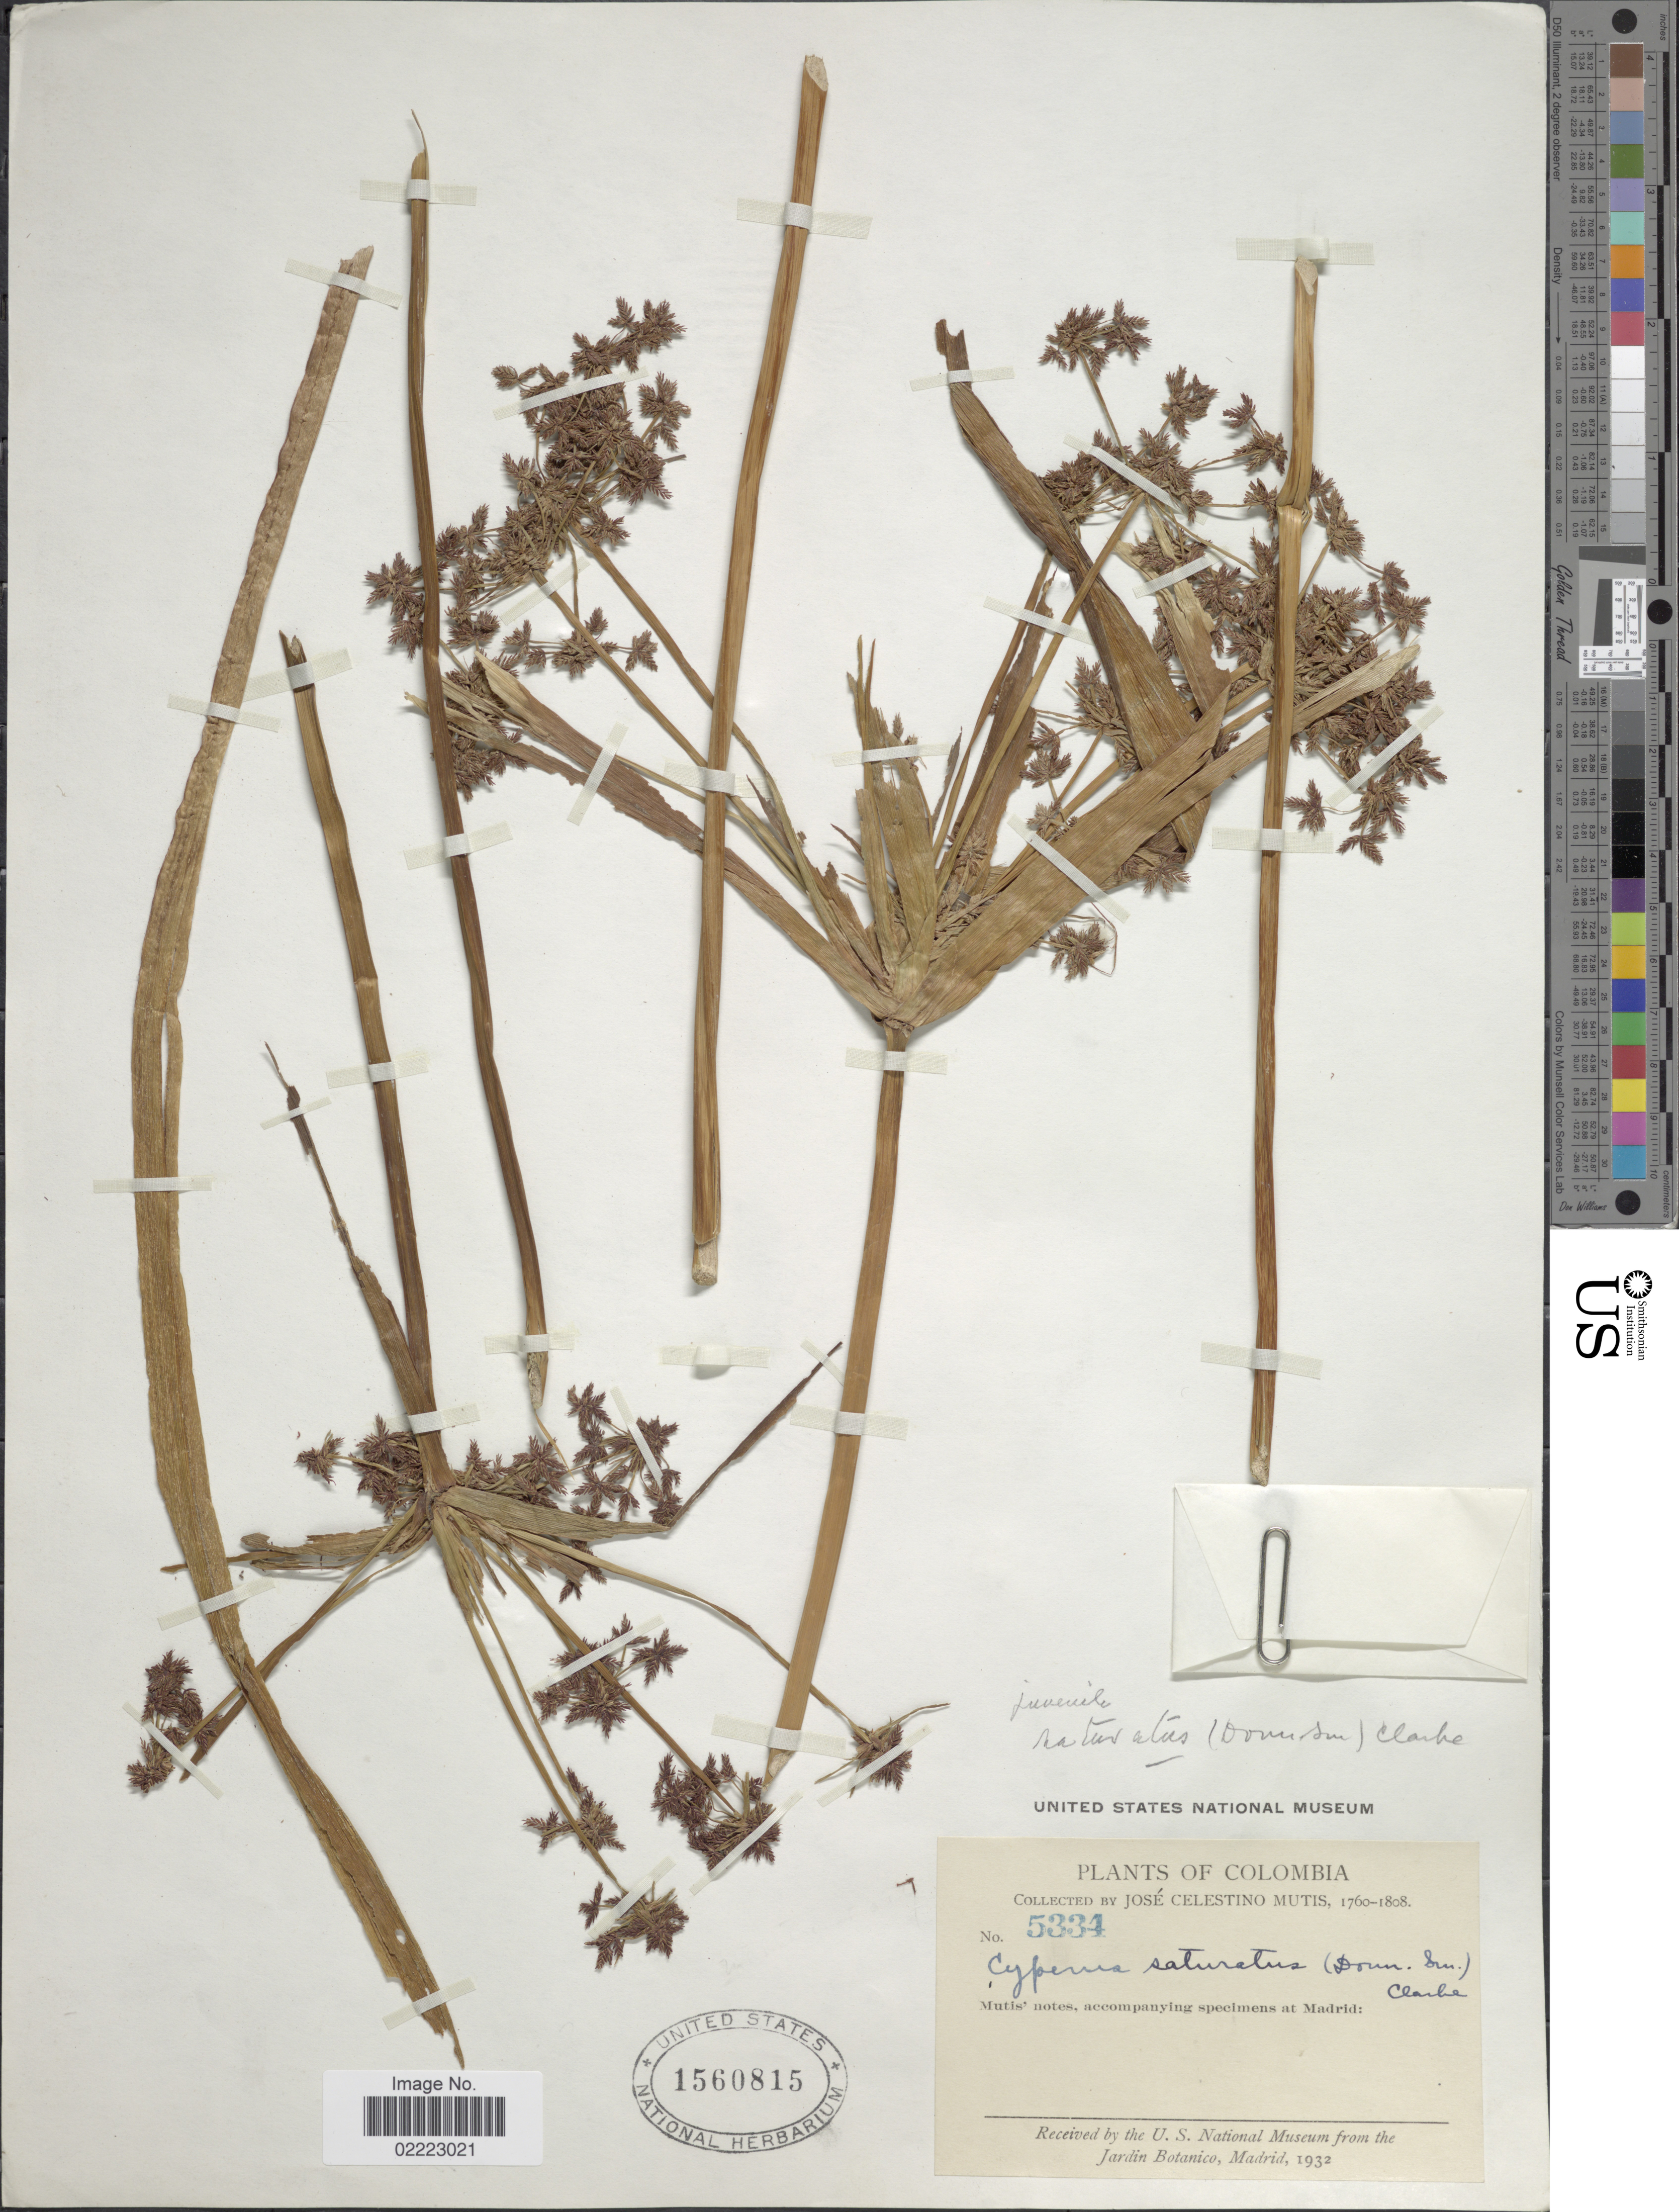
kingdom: Plantae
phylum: Tracheophyta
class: Liliopsida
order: Poales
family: Cyperaceae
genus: Cyperus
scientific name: Cyperus miliifolius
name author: Poepp. & Kunth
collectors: J. C. B. Mutis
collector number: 5334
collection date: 1760/1808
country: Colombia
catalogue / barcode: US 15760815